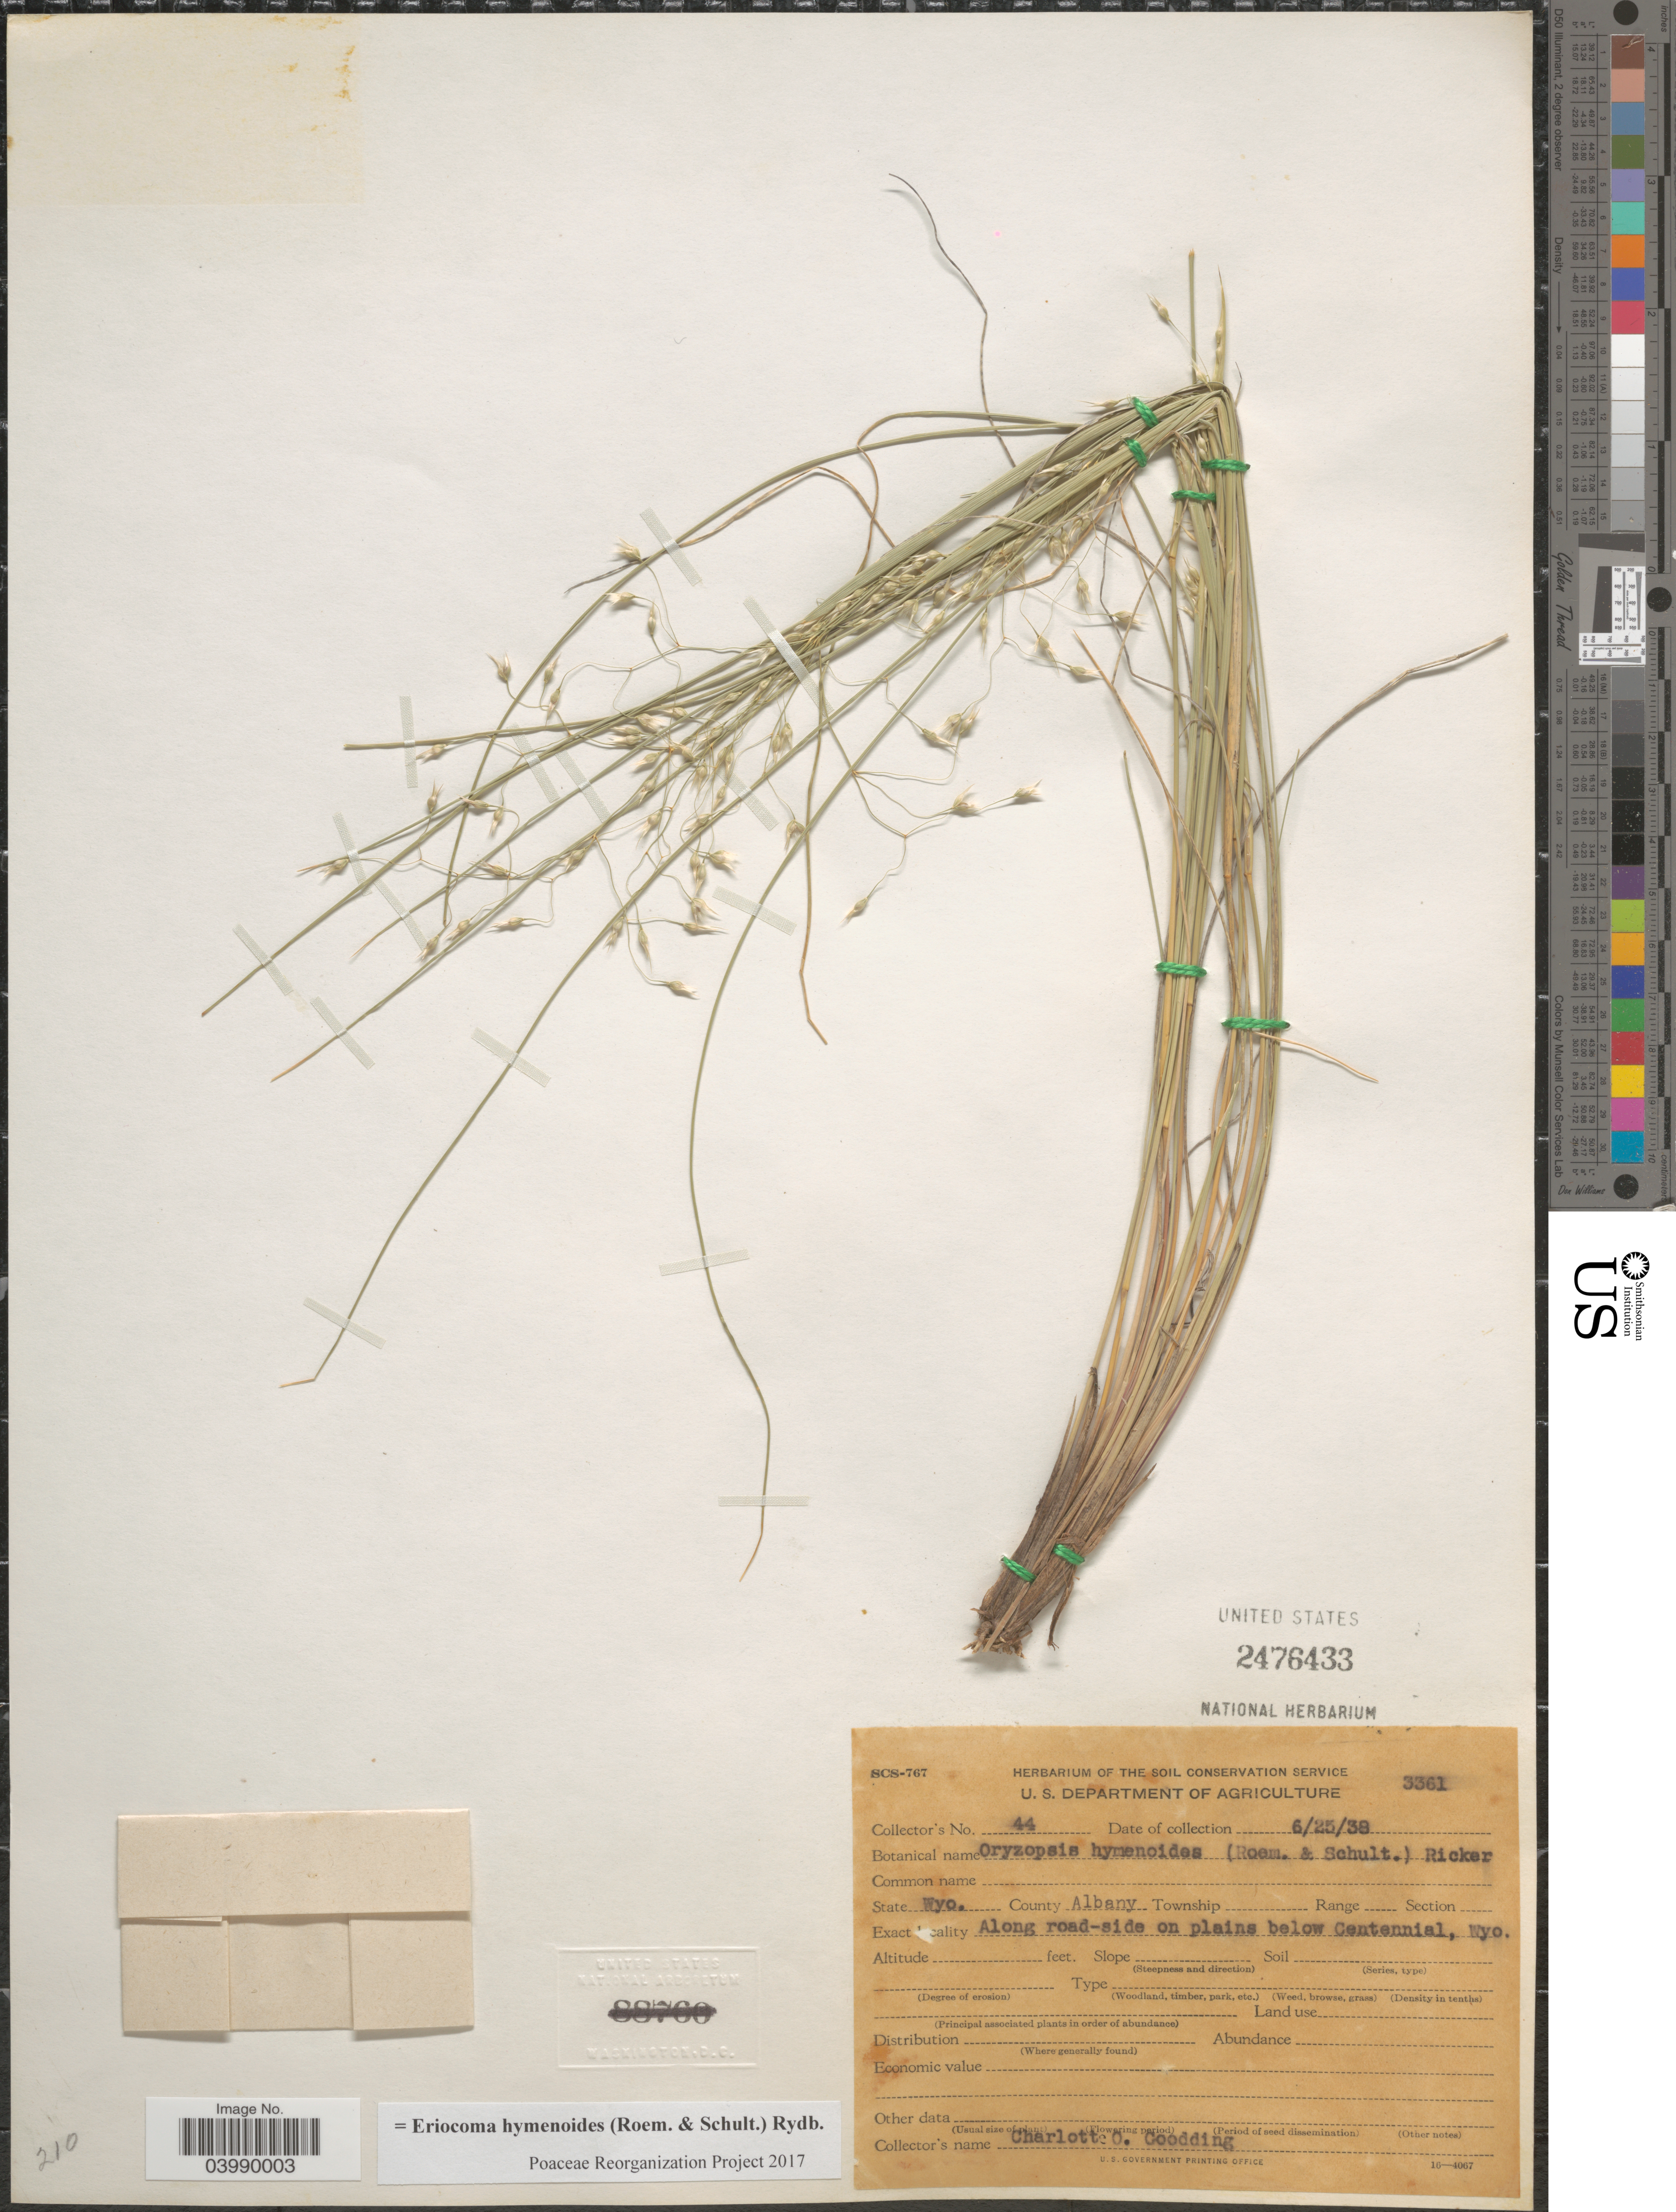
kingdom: Plantae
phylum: Tracheophyta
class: Liliopsida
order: Poales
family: Poaceae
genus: Eriocoma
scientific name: Eriocoma hymenoides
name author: (Roem. & Schult.) Rydb.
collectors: C. Goodding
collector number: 44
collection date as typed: Transcribed d/m/y: 25/6/38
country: United States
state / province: Wyoming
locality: County Albany. Along road-side on plains below Centennial.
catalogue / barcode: US 2476433